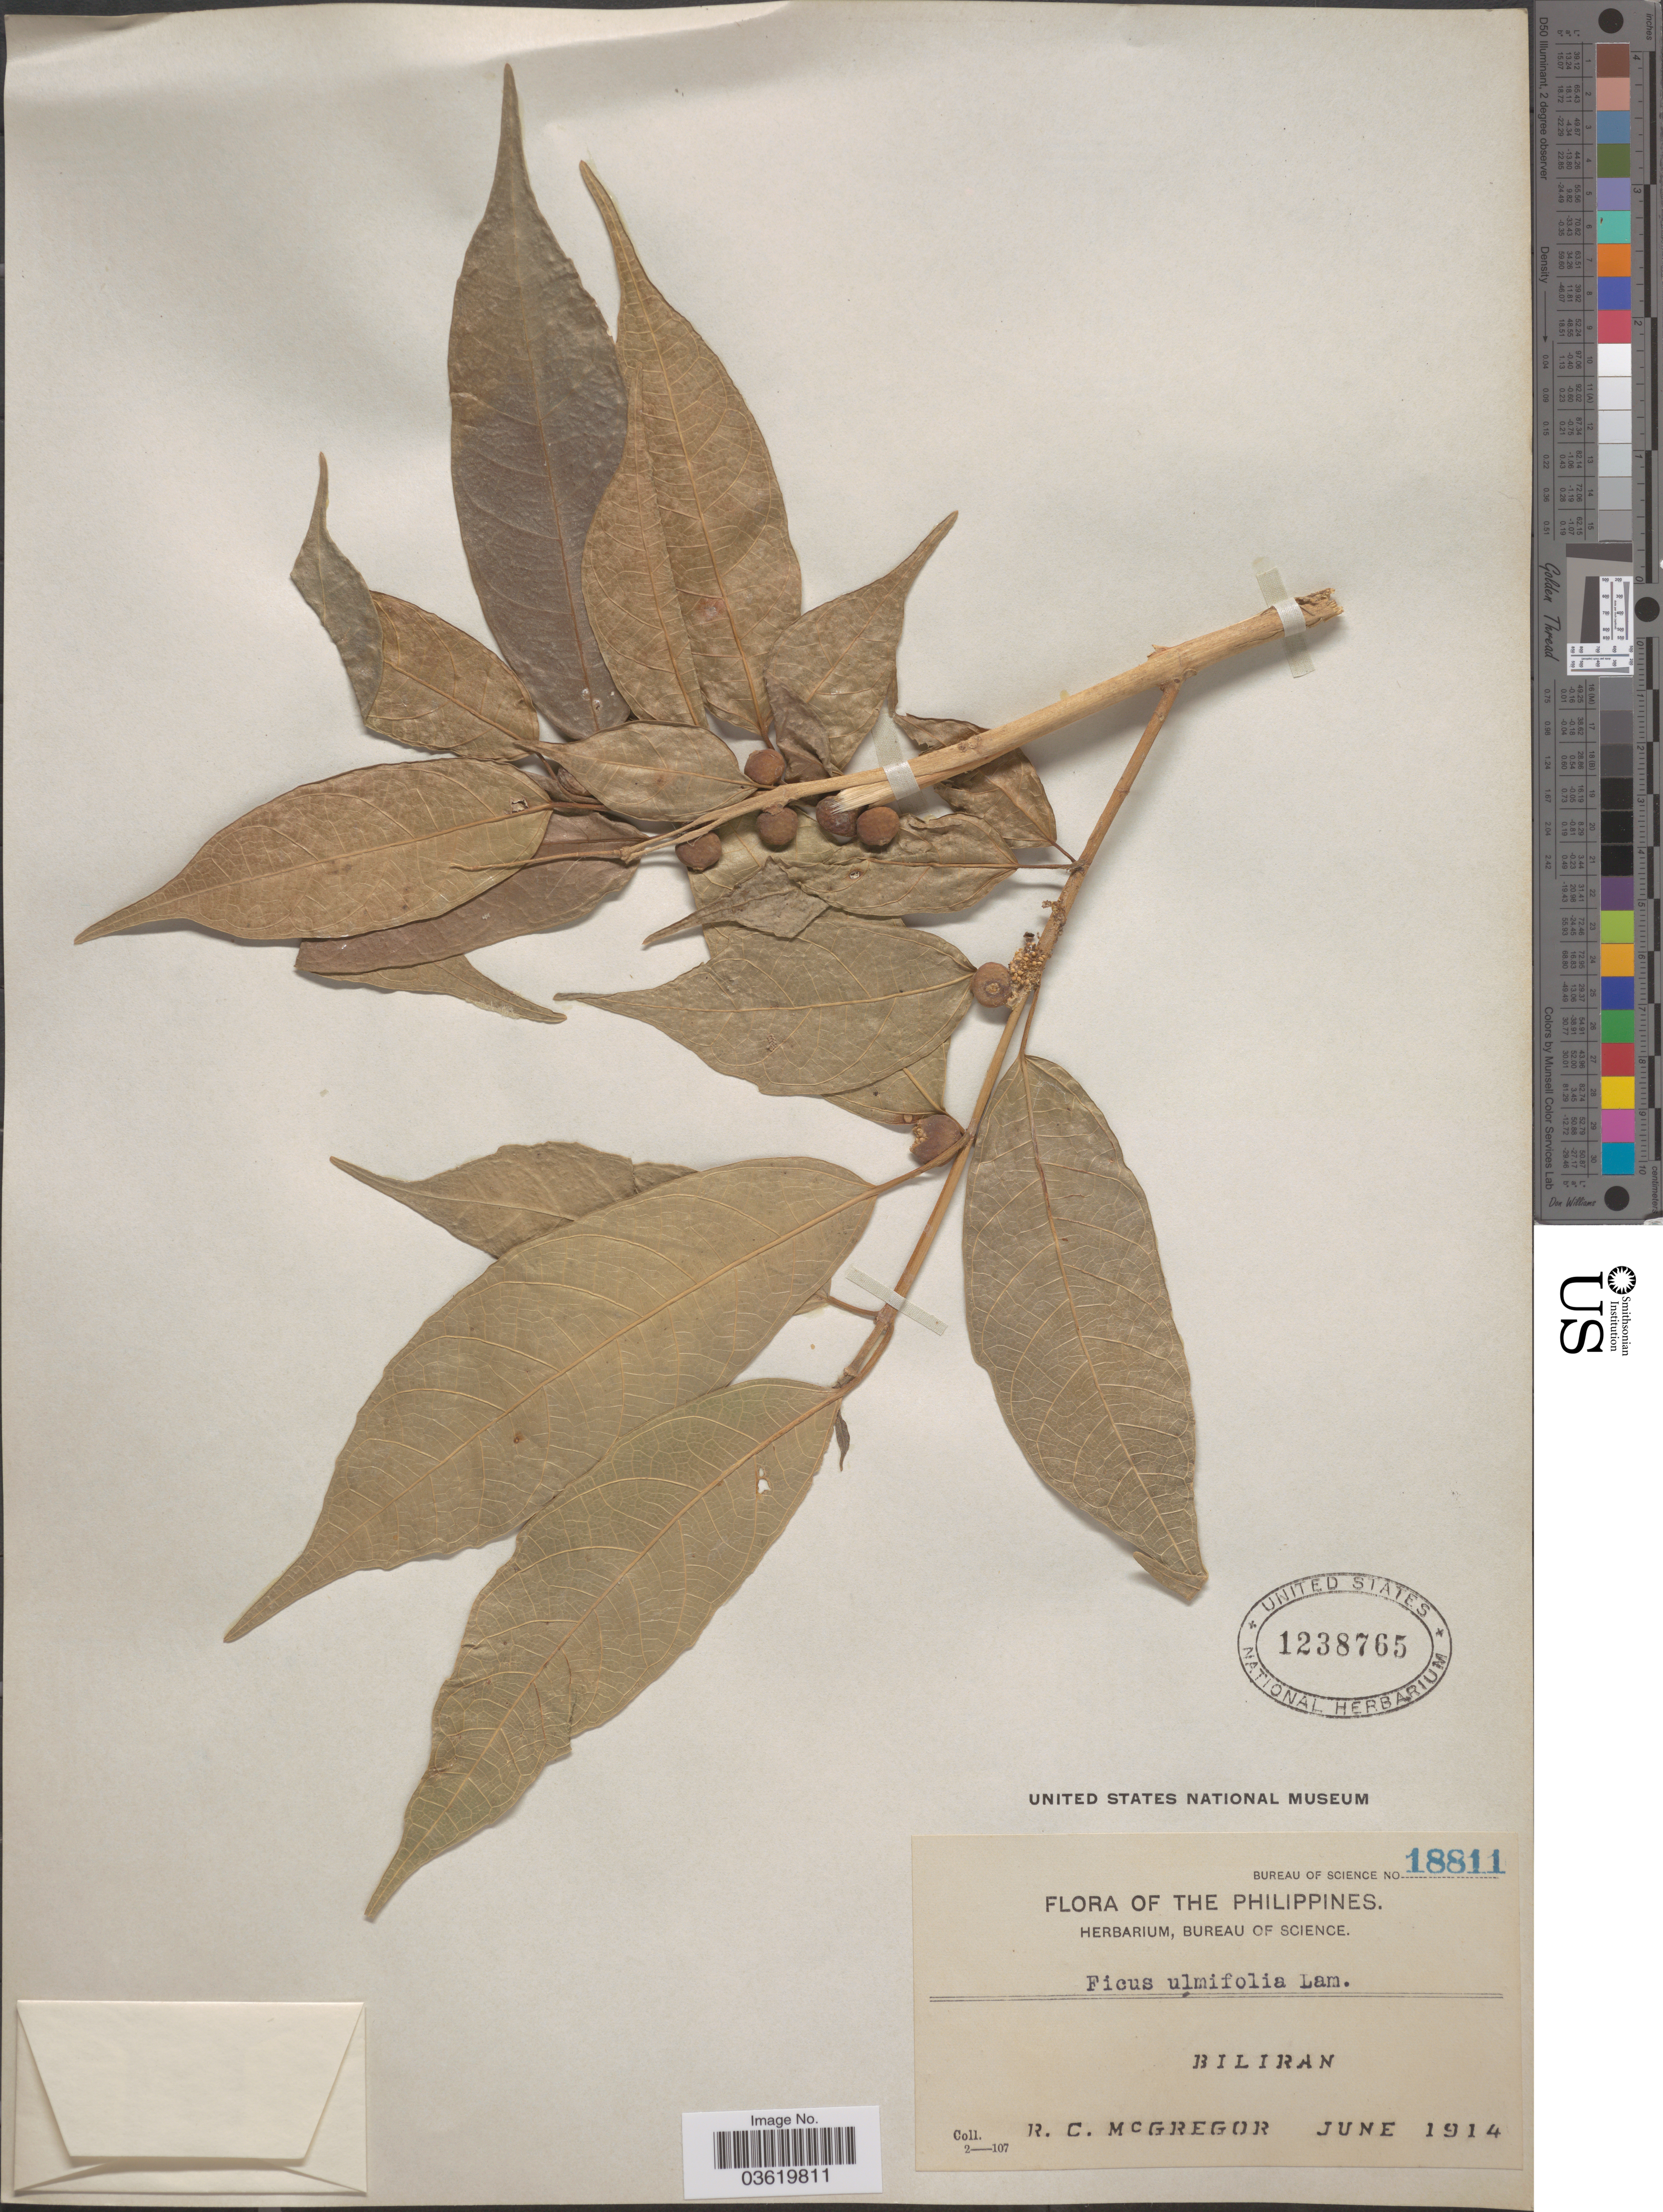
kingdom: Plantae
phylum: Tracheophyta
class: Magnoliopsida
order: Rosales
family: Moraceae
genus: Ficus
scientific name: Ficus ulmifolia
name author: Lam.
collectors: R. C. McGregor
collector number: Bureau of Science 18811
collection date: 1914-06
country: Philippines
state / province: Eastern Visayas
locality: Biliran.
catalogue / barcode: US 1238765